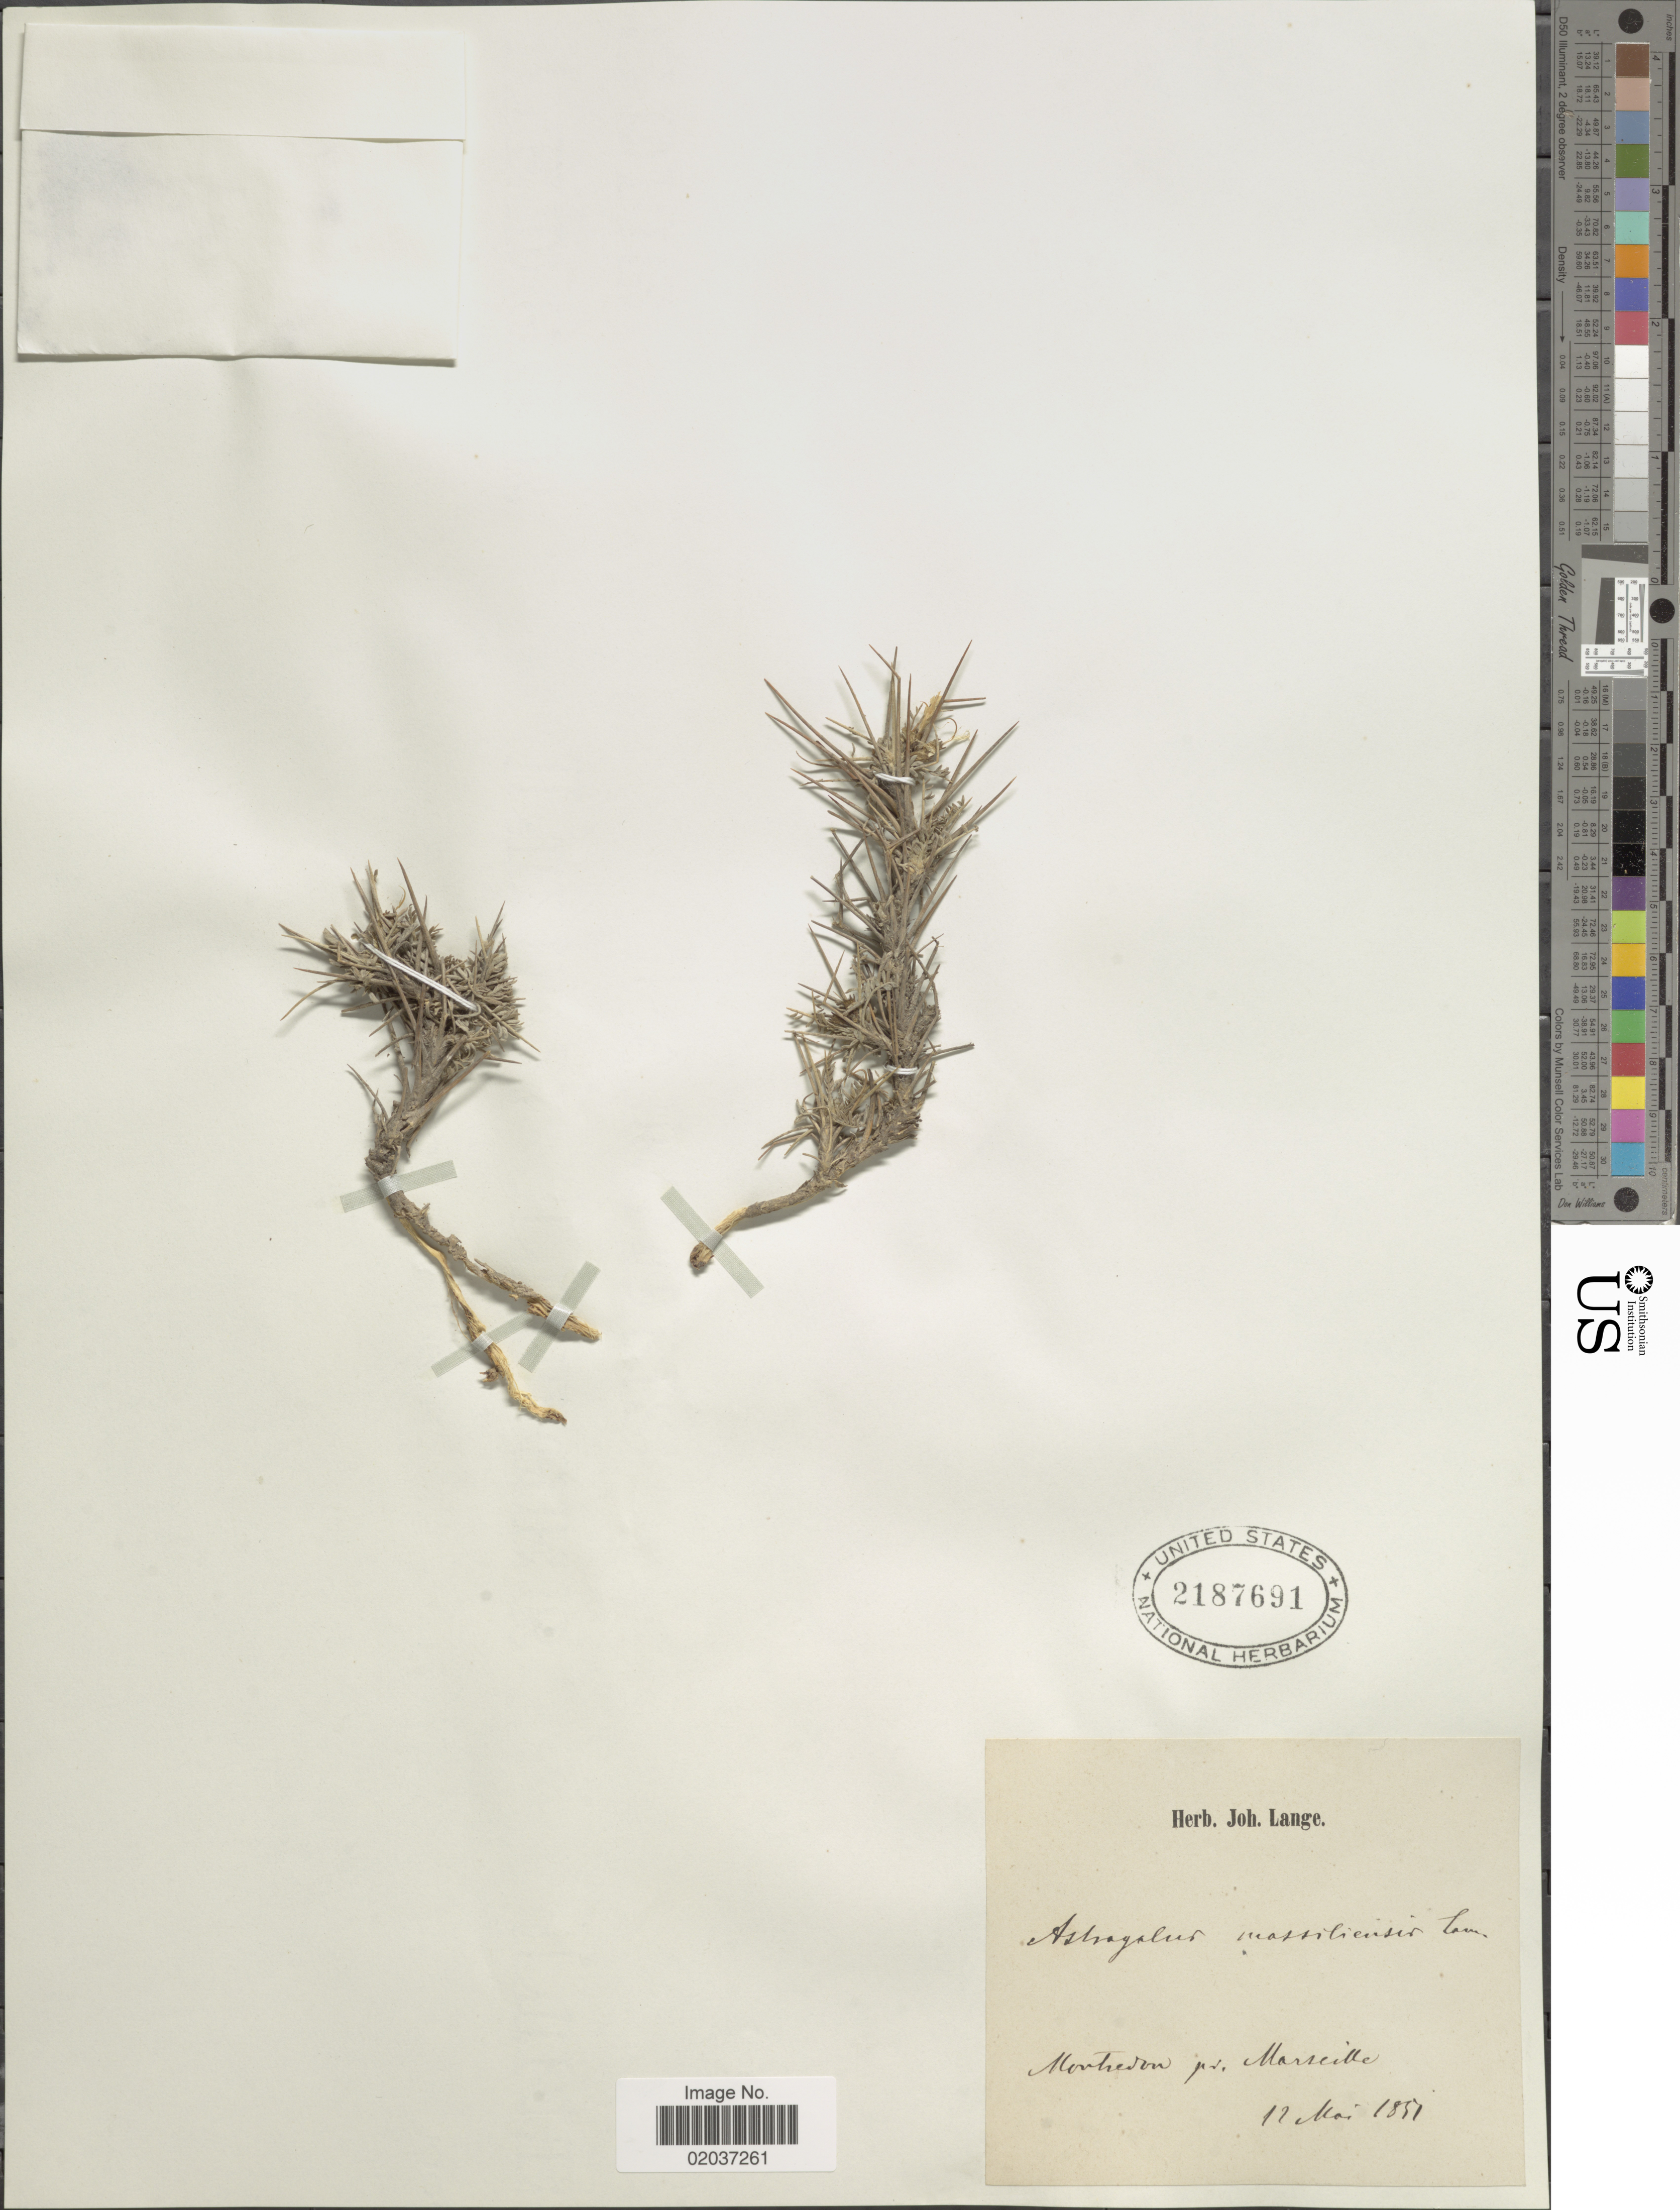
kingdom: Plantae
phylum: Tracheophyta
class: Magnoliopsida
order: Fabales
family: Fabaceae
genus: Astragalus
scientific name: Astragalus massiliensis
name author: Lam.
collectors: ex herb. Joh. Lange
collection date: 1851-05-12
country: France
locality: Montredon pr. Marseille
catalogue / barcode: US 2187691